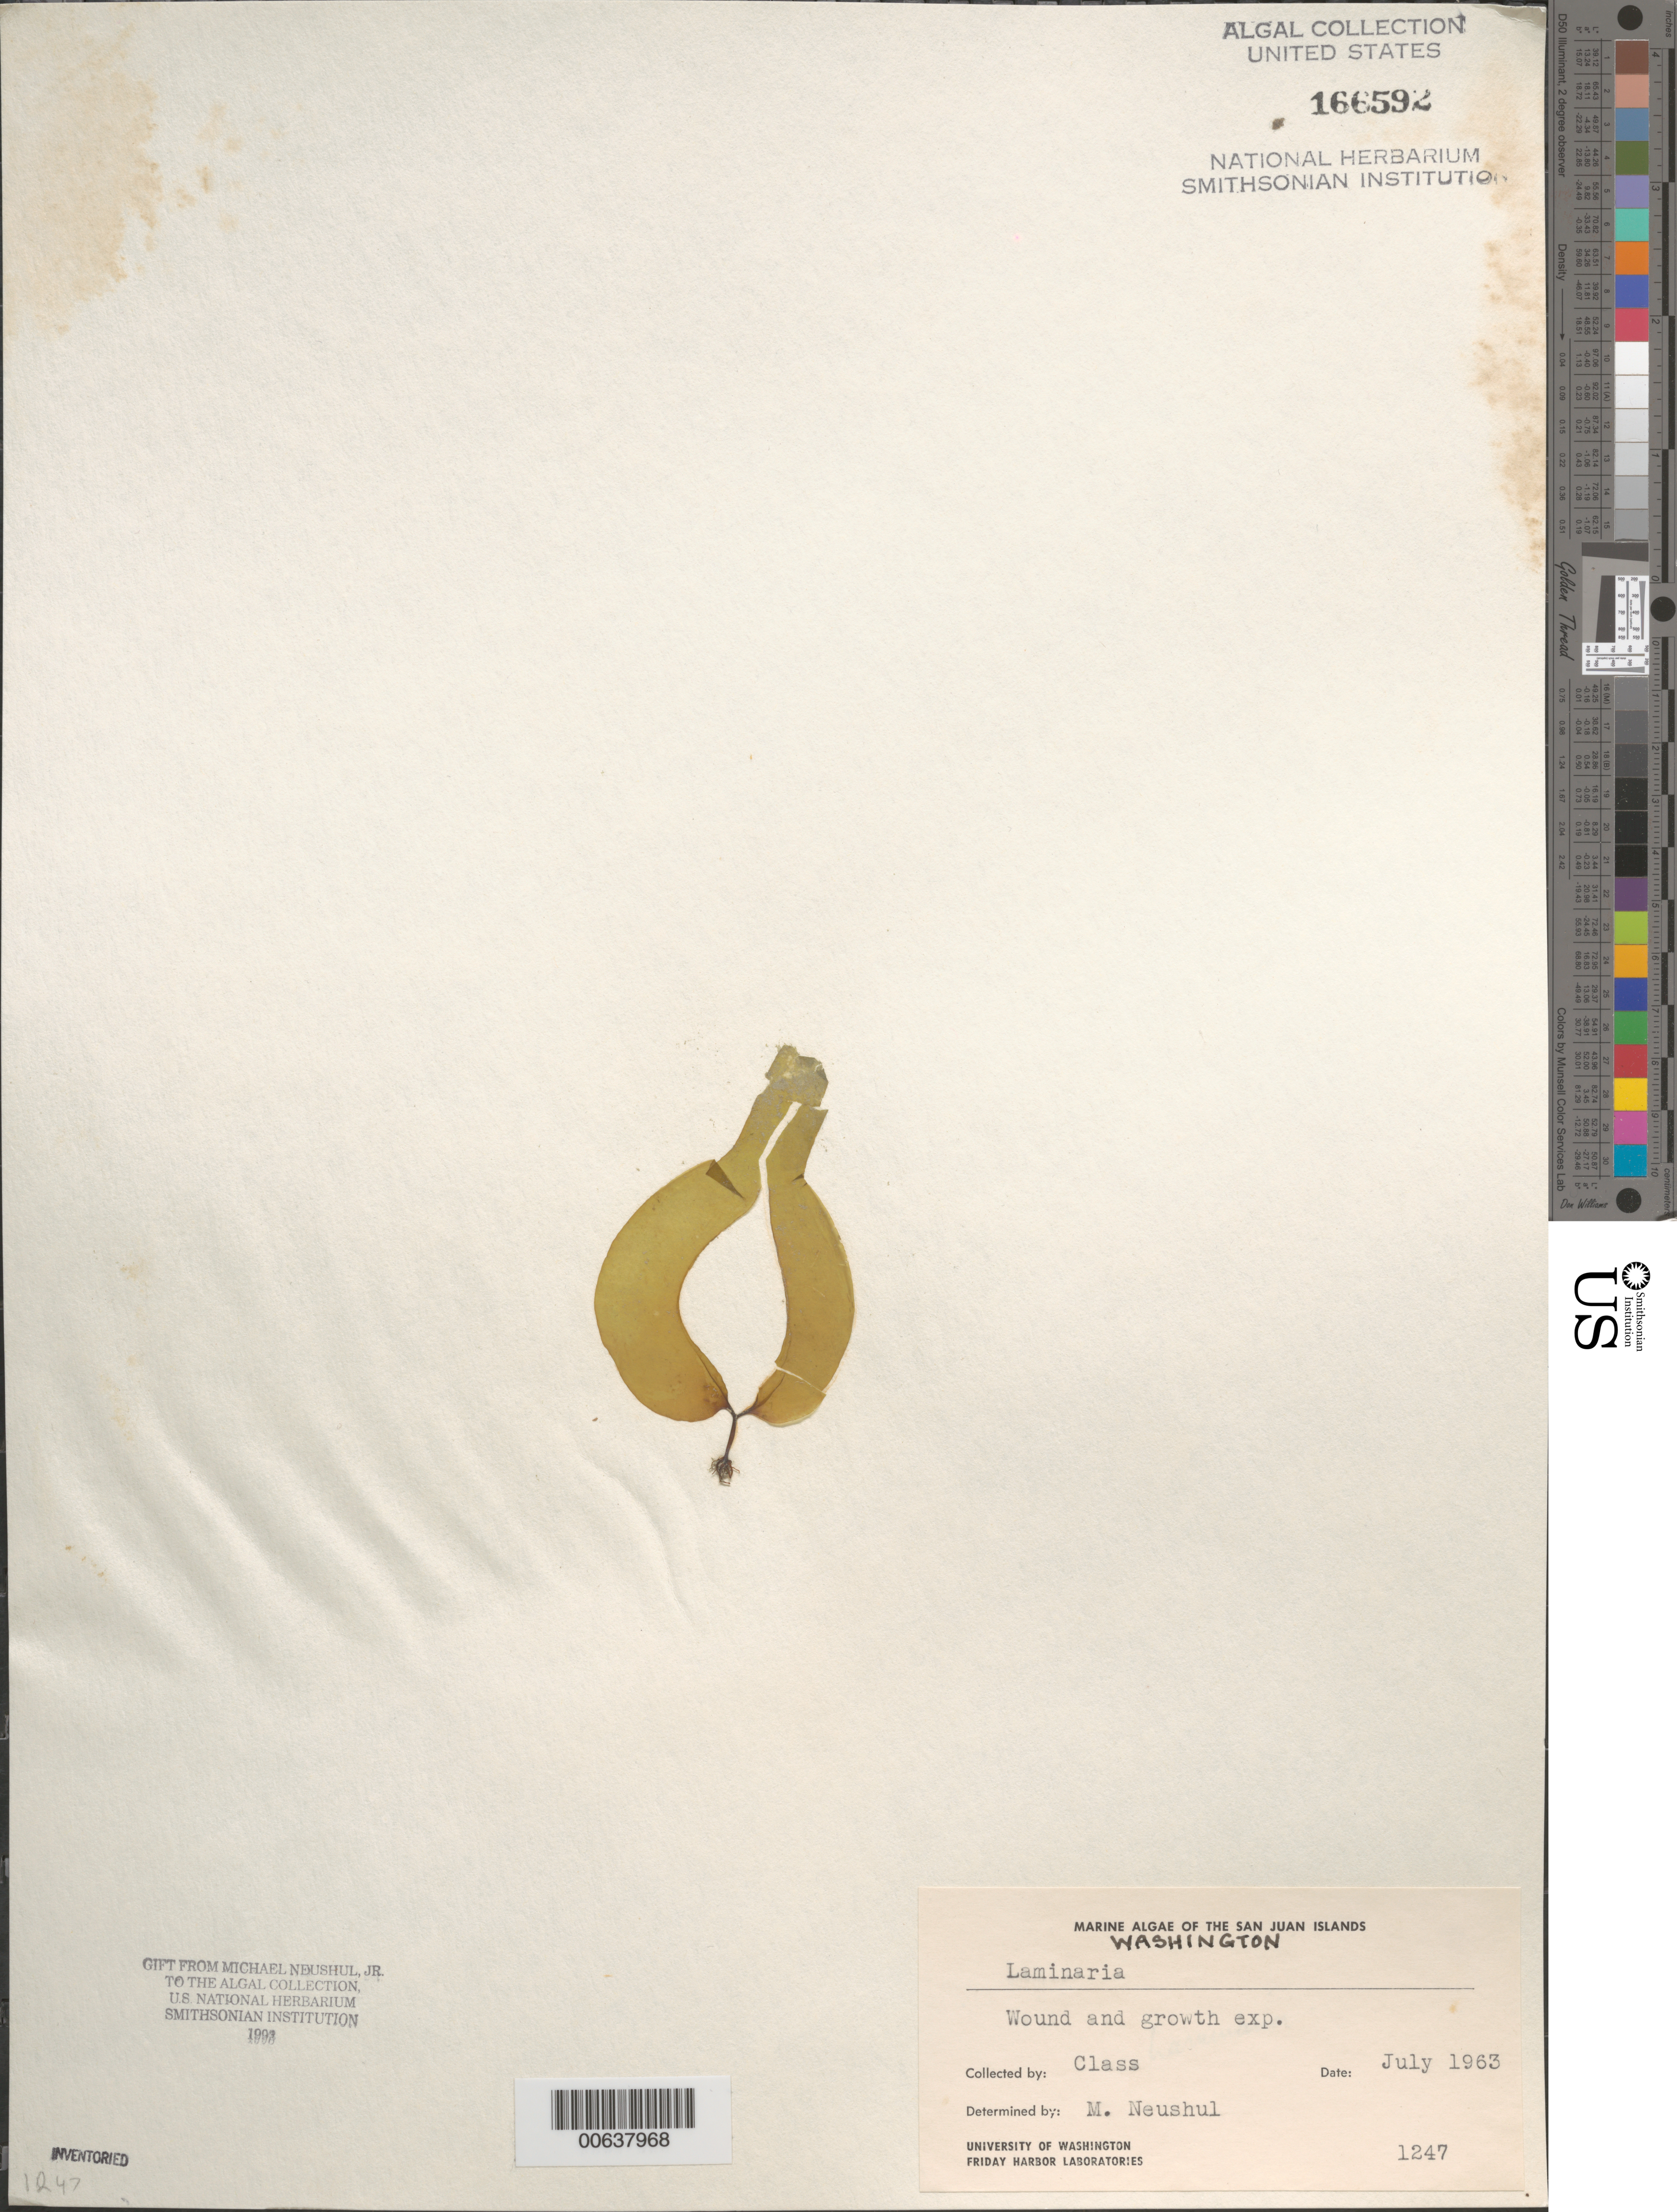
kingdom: Chromista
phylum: Ochrophyta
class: Phaeophyceae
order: Laminariales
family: Laminariaceae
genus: Laminaria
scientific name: Laminaria sp.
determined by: Neushul, M.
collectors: Students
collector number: Neushul 1247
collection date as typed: Jul 1963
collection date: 1963-07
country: United States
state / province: Washington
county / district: San Juan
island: San Juan Islands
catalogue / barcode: US 166592